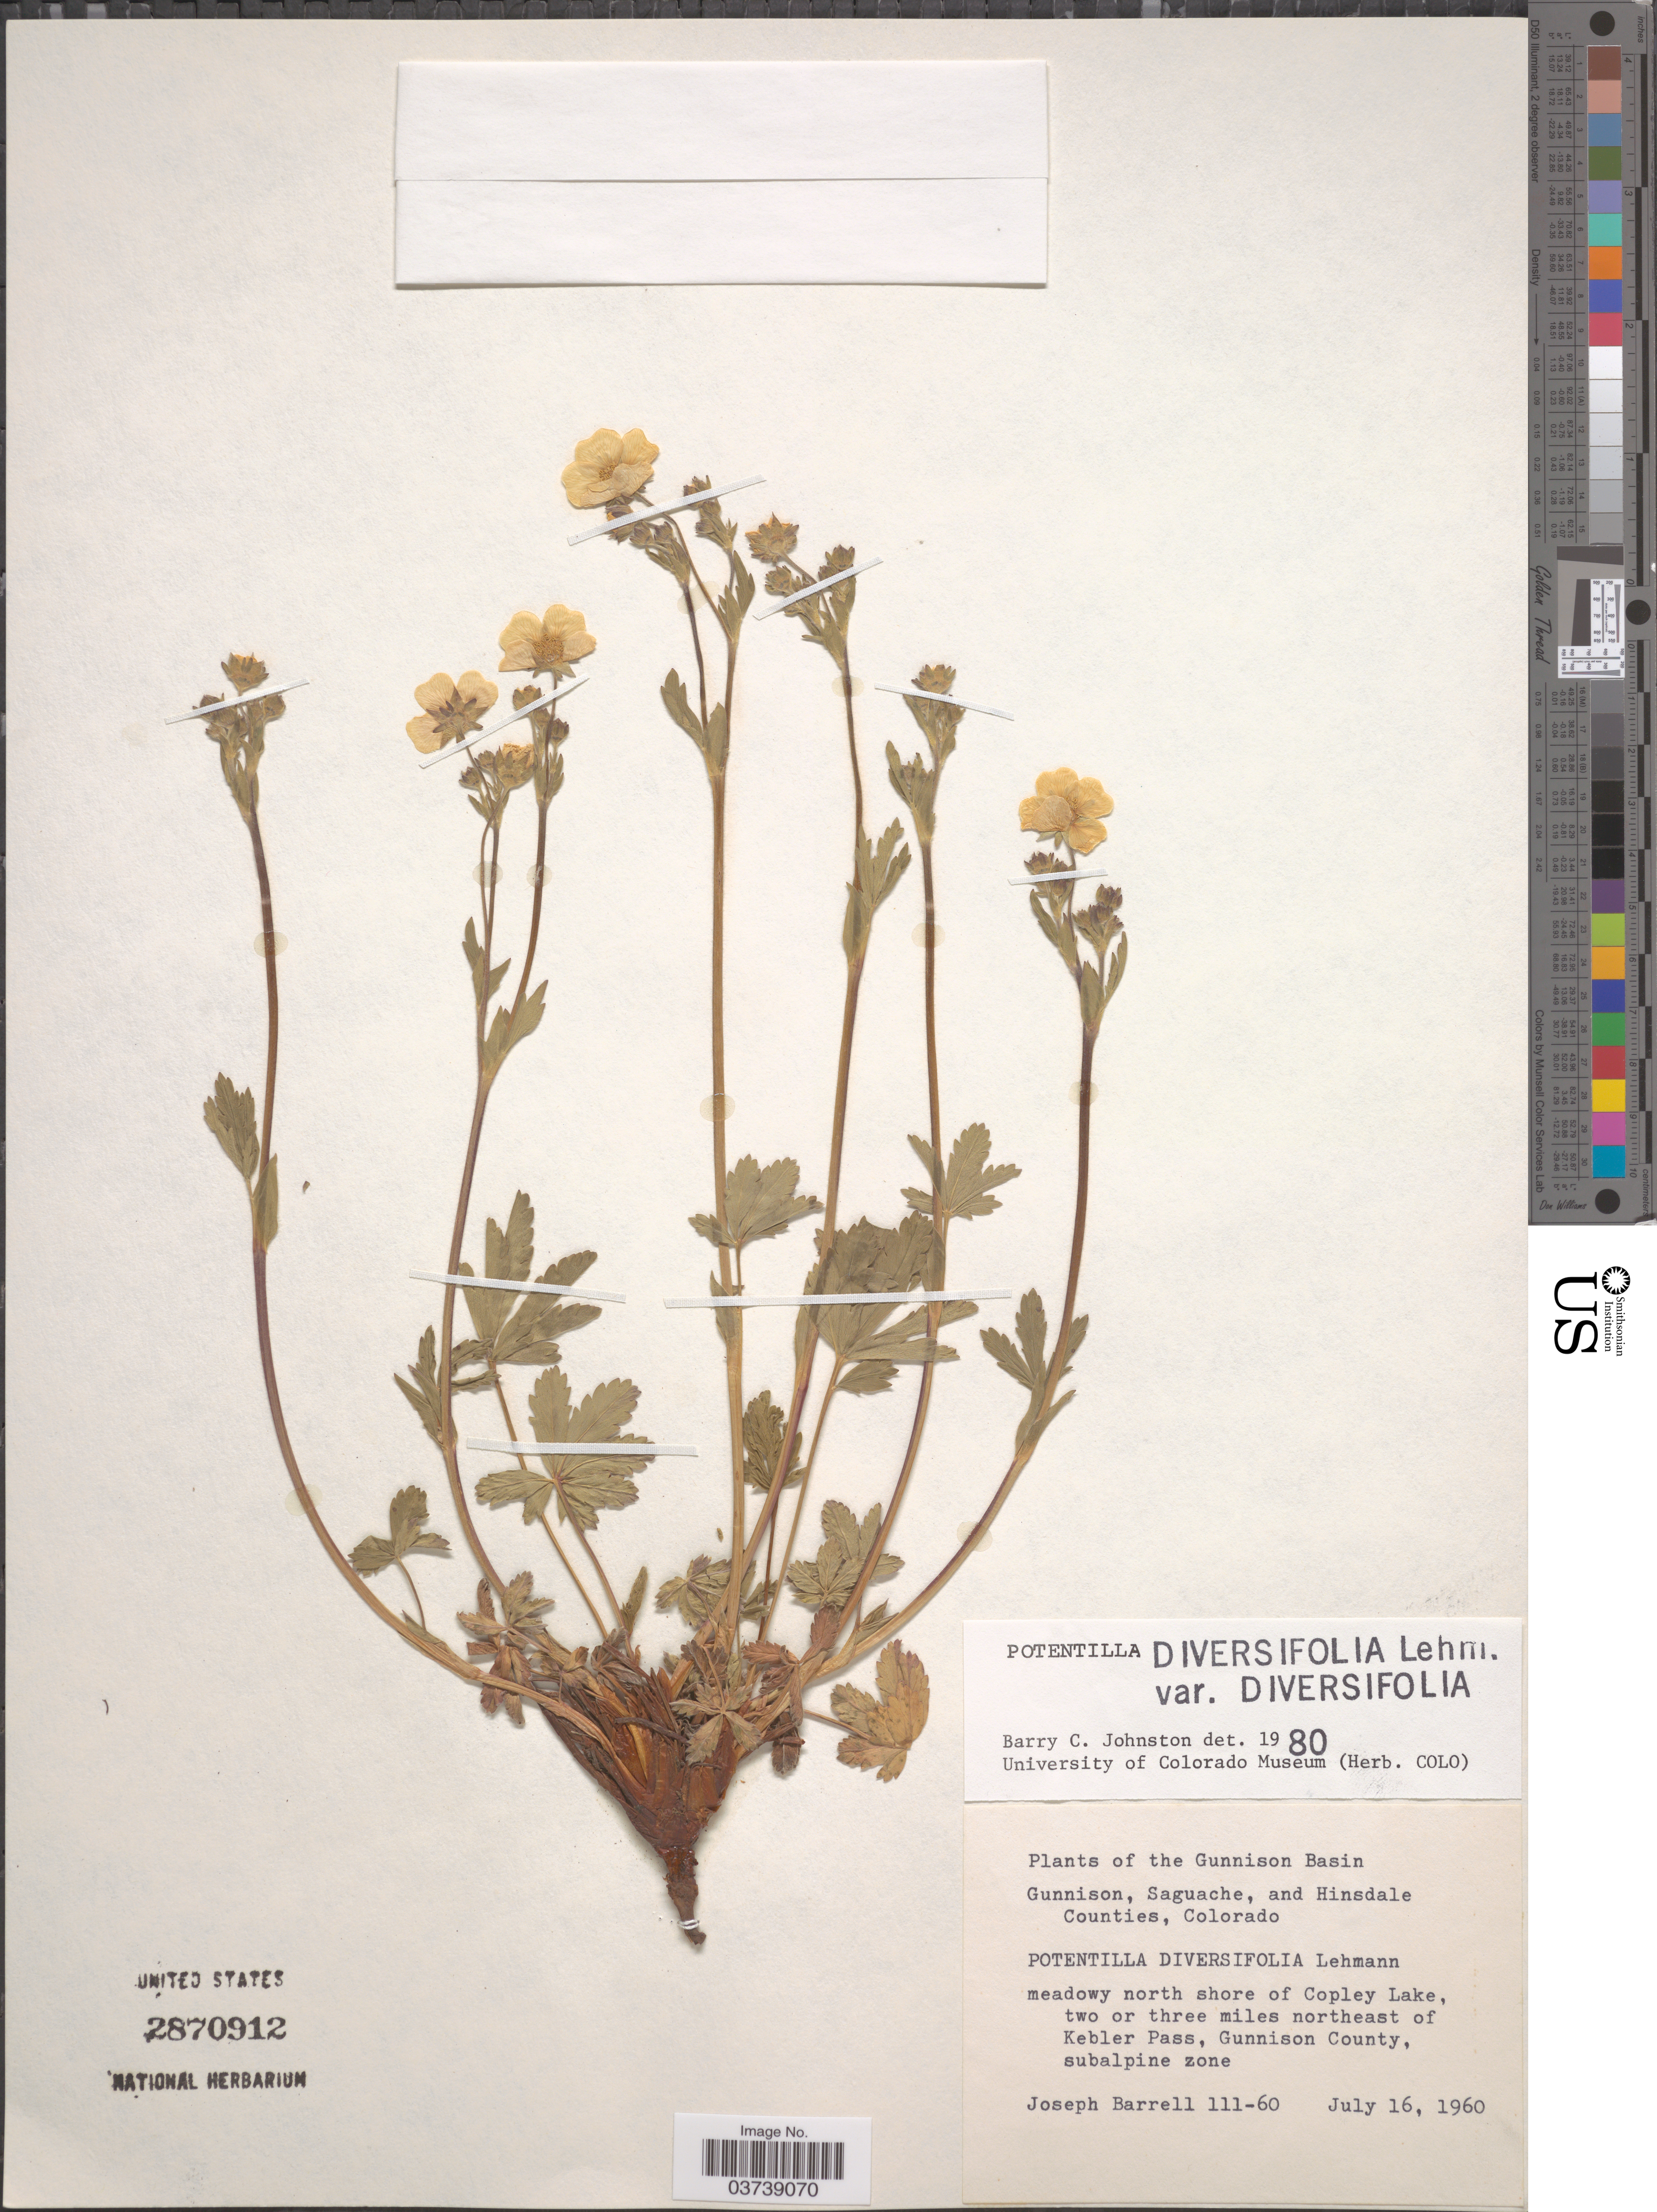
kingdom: Plantae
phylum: Tracheophyta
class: Magnoliopsida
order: Rosales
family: Rosaceae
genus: Potentilla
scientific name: Potentilla diversifolia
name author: Lehm.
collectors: J. Barrell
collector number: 111-60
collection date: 1960-07-16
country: United States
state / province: Colorado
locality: The Gunnison Basin. Meadowy north shore of Copley Lake, two or three miles northeast of Kebler Pass, Gunnison County, subalpine zone.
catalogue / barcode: US 2870912